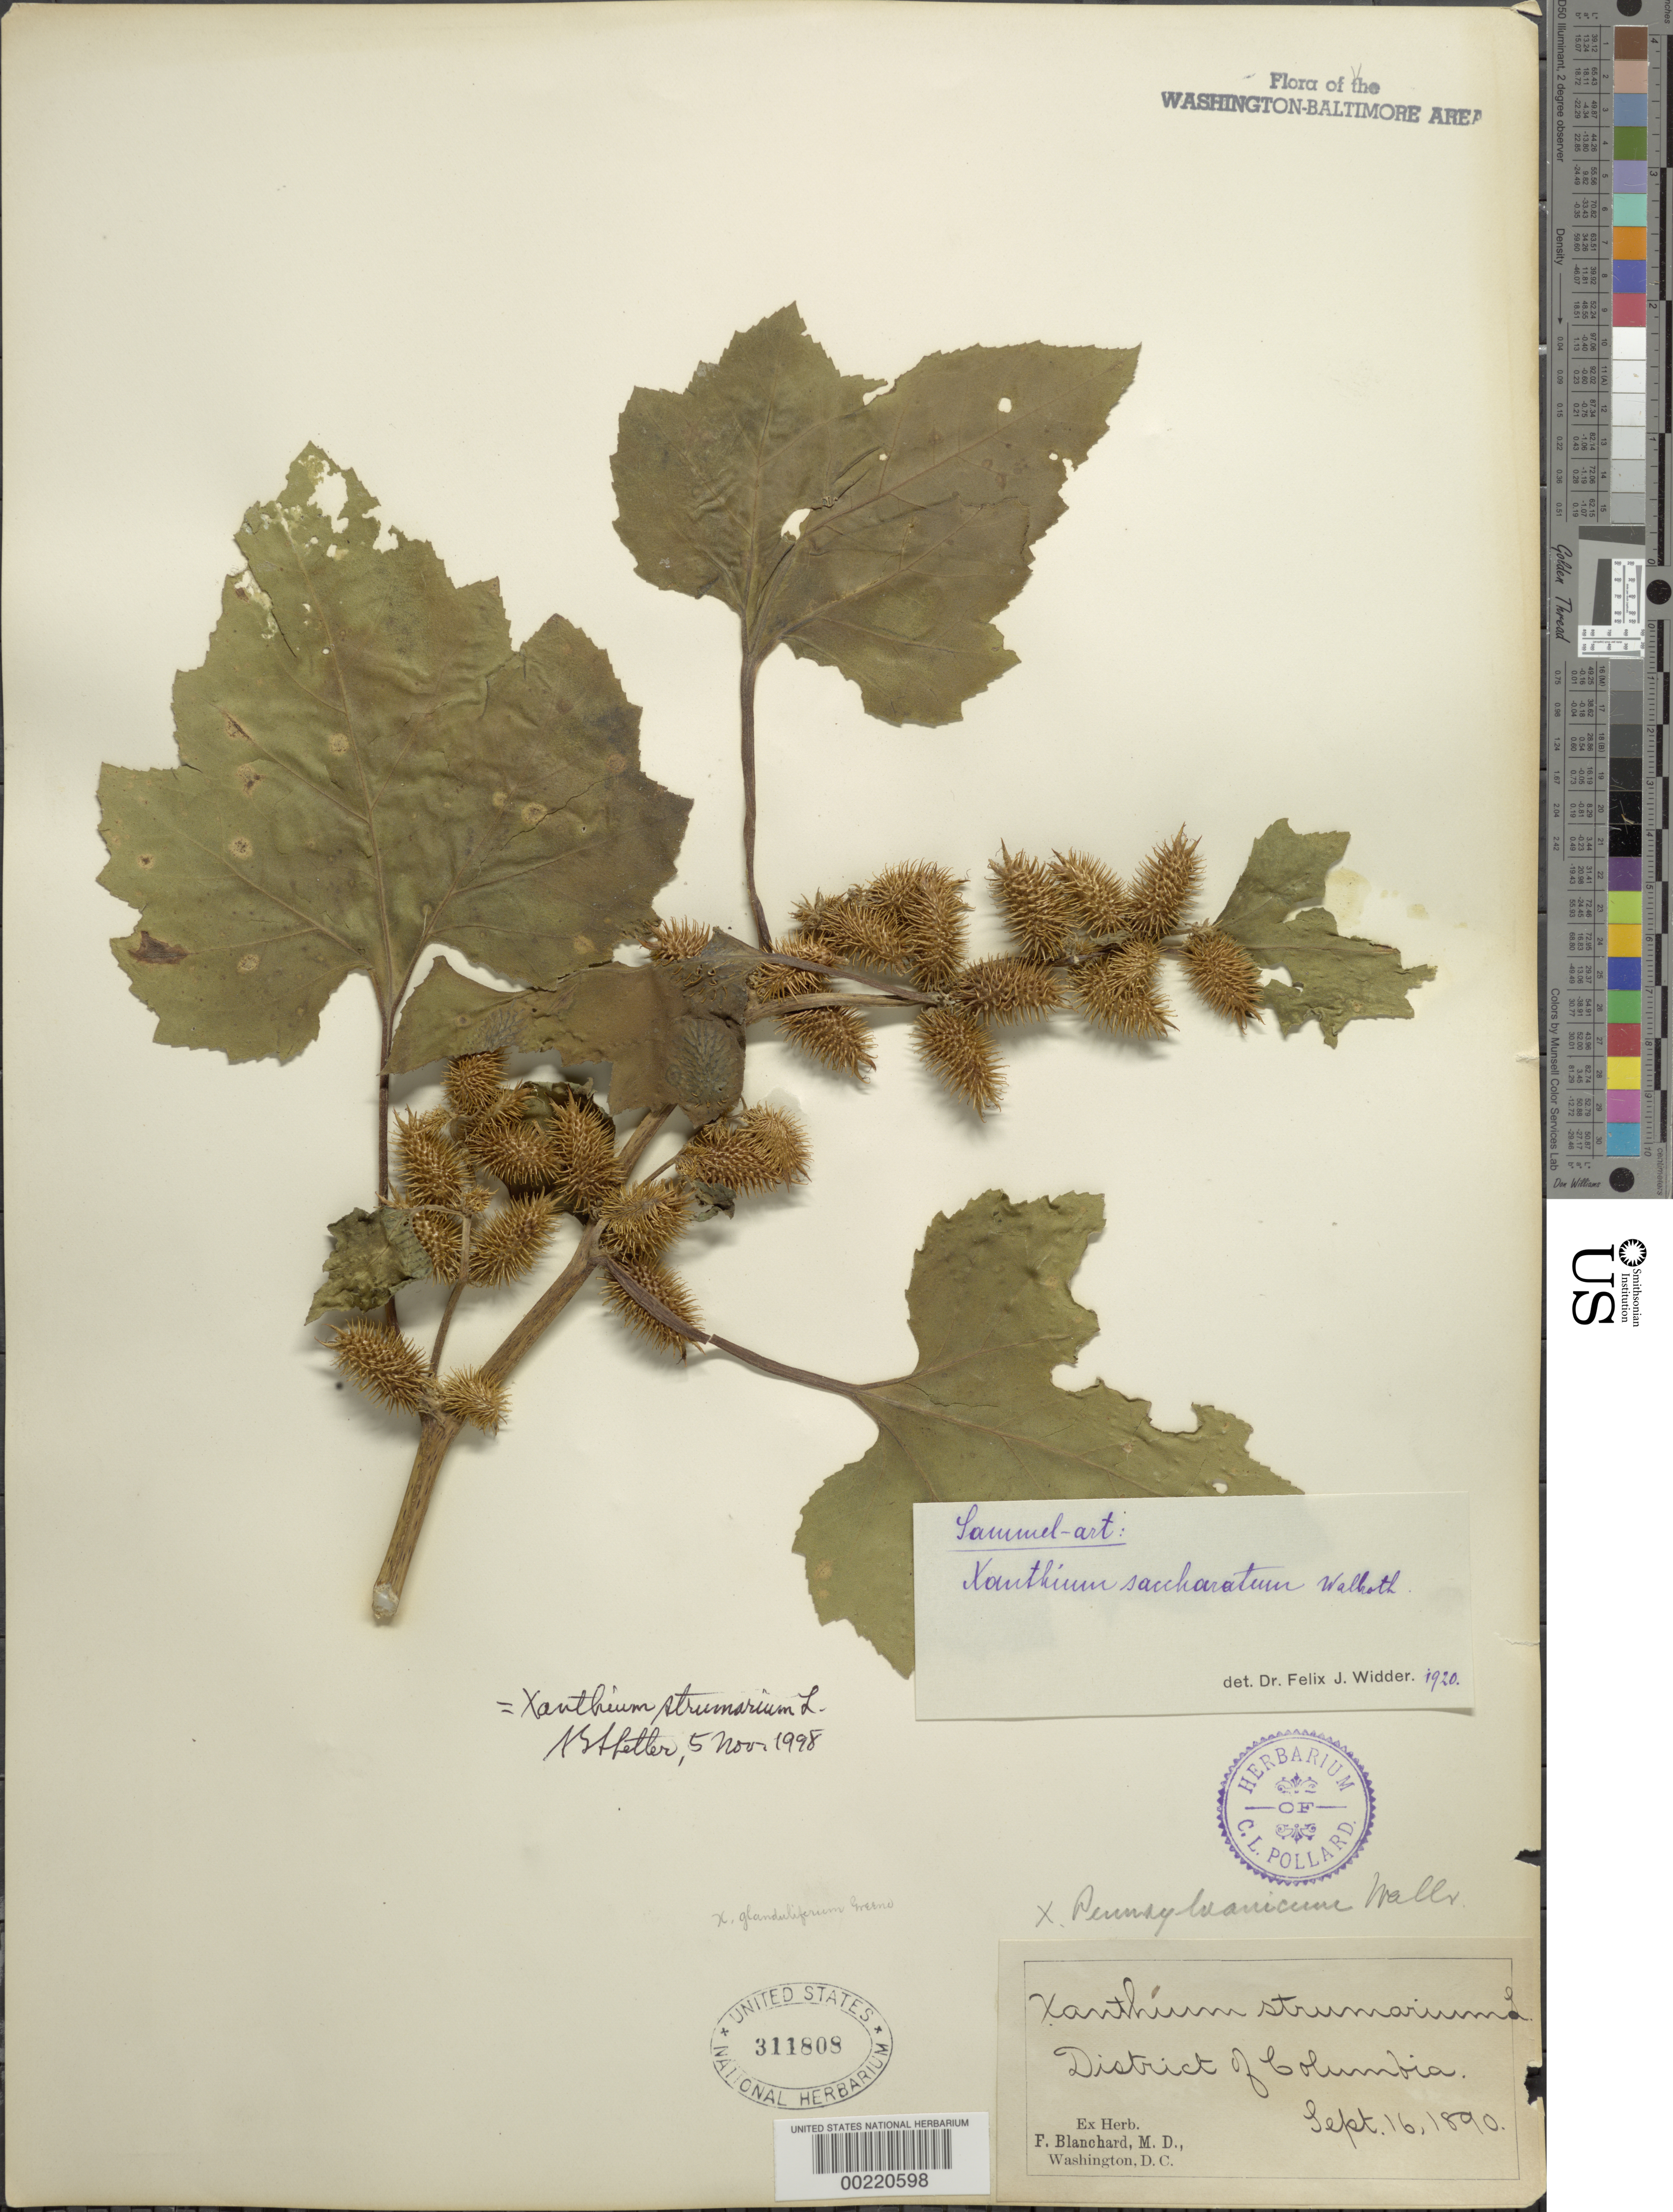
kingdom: Plantae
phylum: Tracheophyta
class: Magnoliopsida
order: Asterales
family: Asteraceae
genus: Xanthium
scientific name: Xanthium strumarium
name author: L.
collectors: F. Blanchard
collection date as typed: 16 Sep 1890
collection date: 1890-09-16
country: United States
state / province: District of Columbia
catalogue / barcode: US 311808